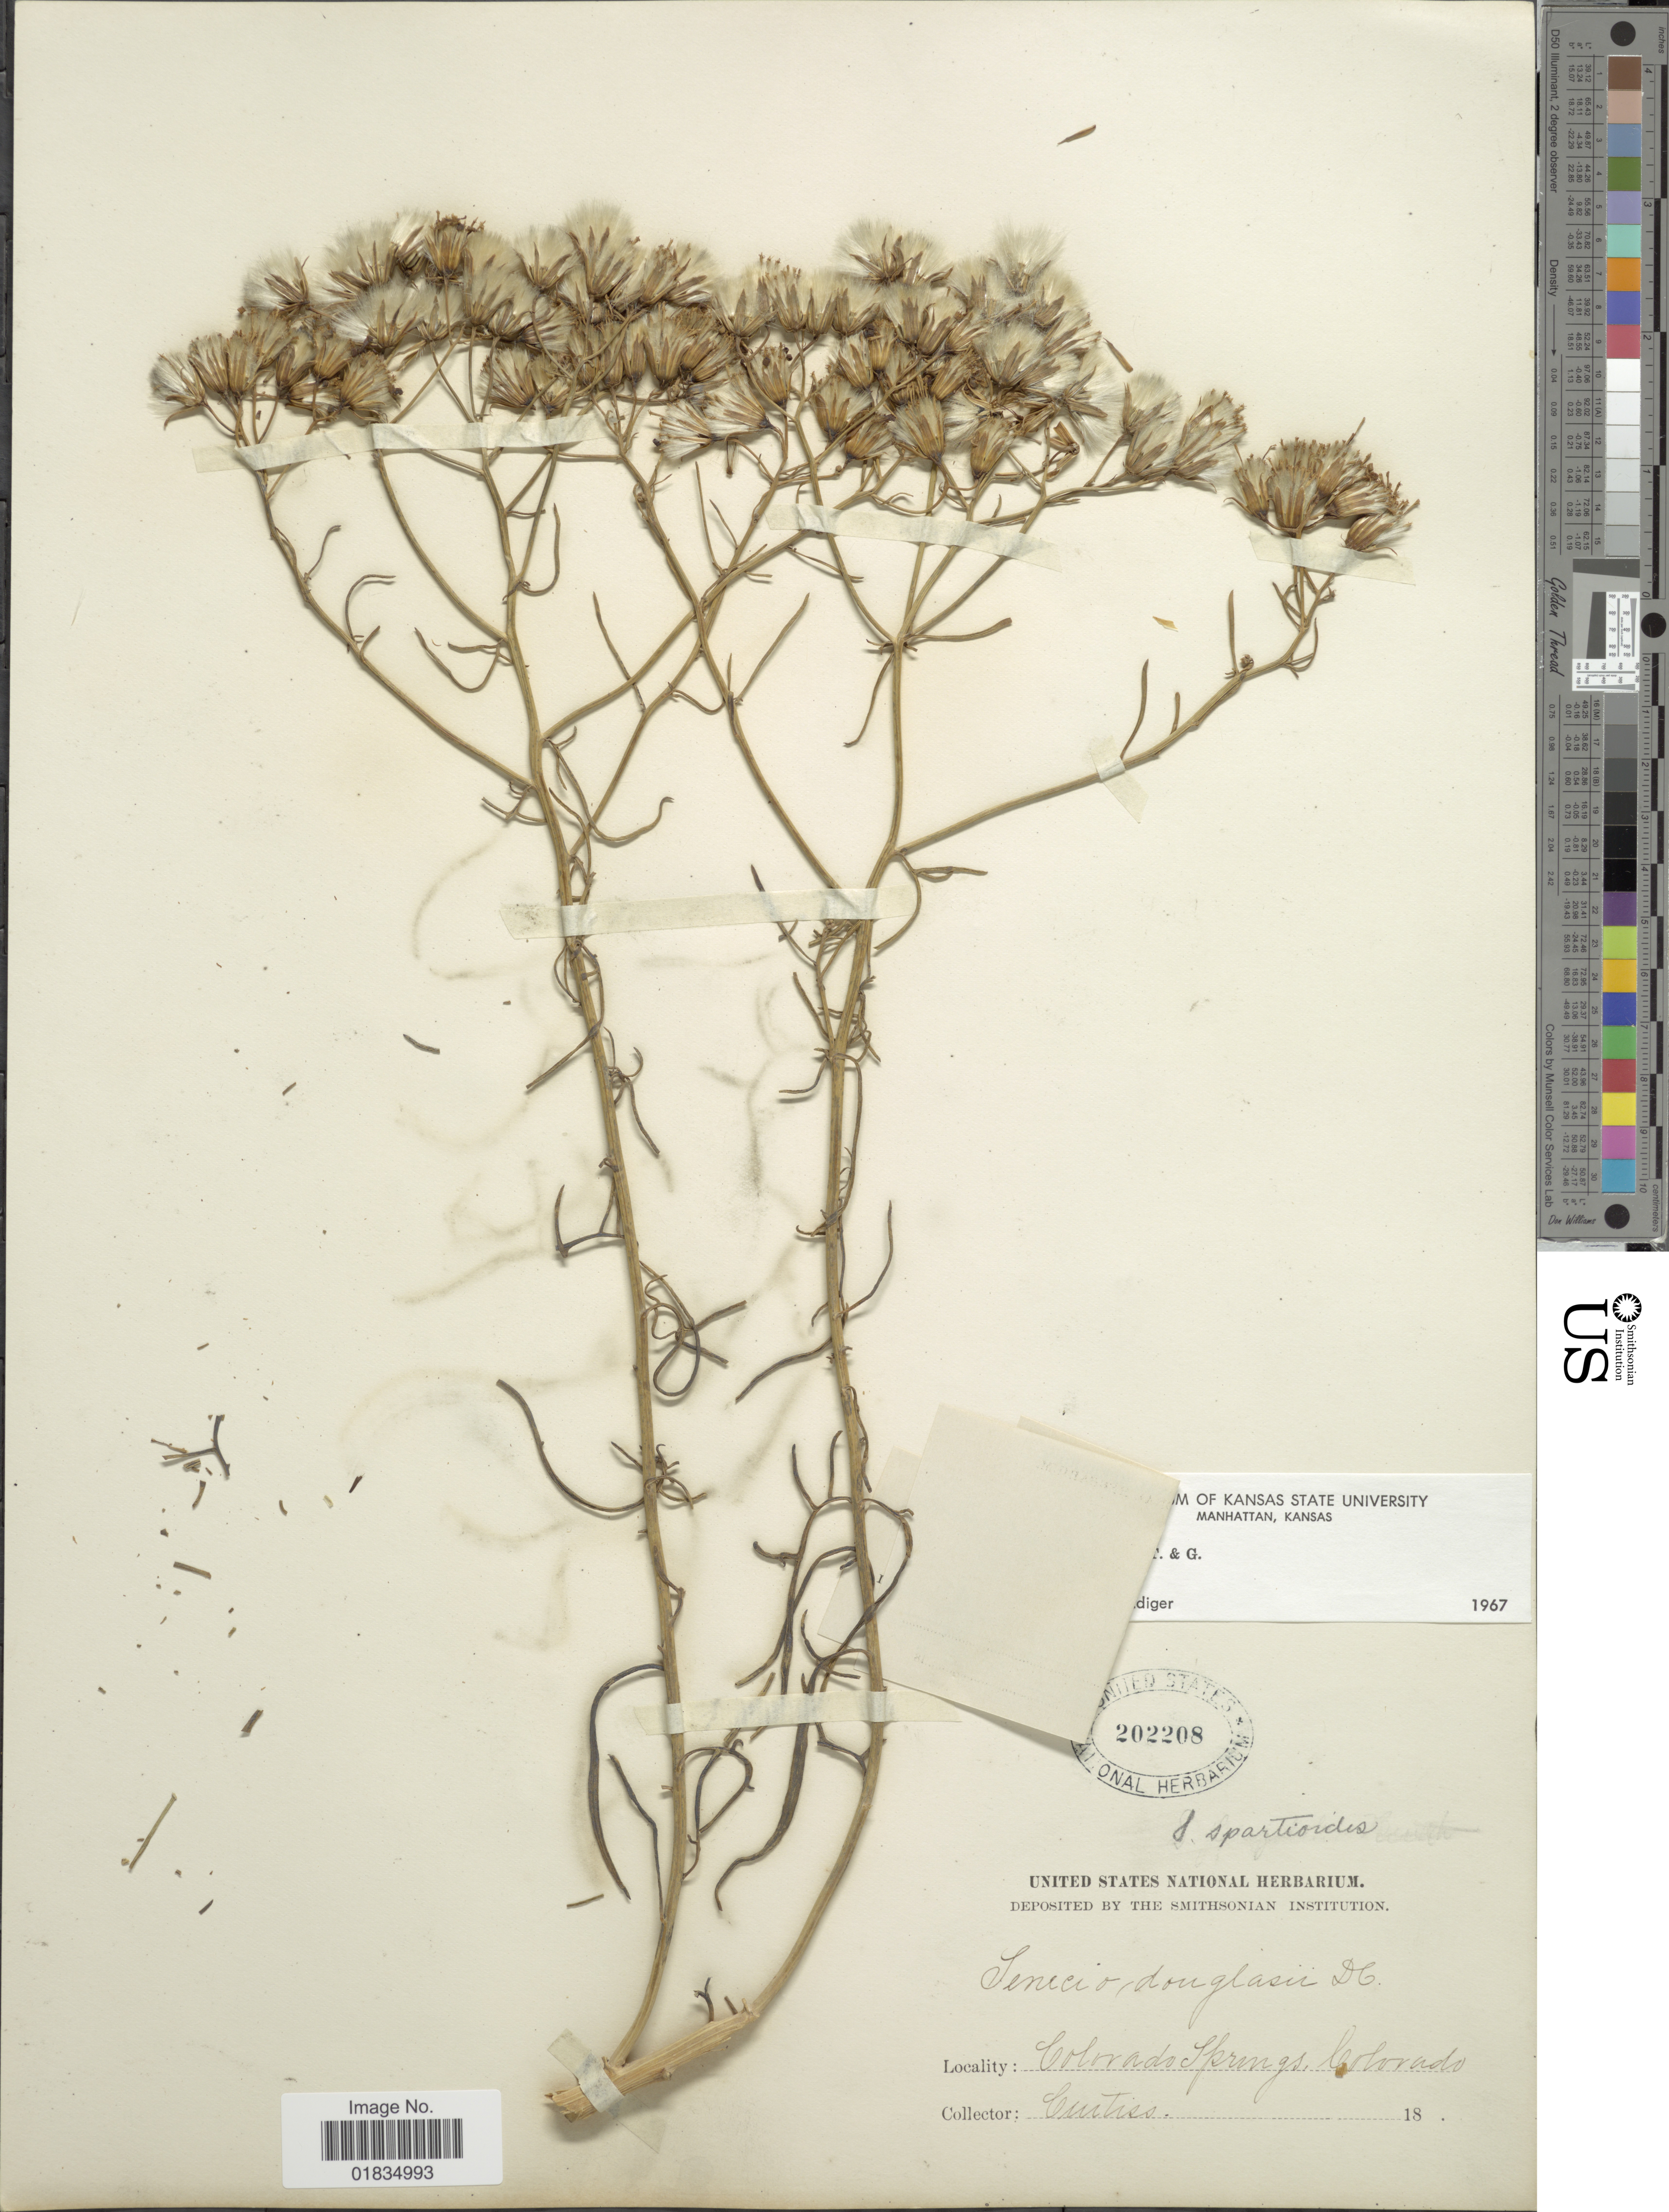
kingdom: Plantae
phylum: Tracheophyta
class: Magnoliopsida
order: Asterales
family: Asteraceae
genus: Senecio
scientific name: Senecio riddellii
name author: Torr. & A. Gray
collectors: -. Curtiss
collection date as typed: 18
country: United States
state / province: Colorado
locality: Colorado Springs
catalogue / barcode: US 202208